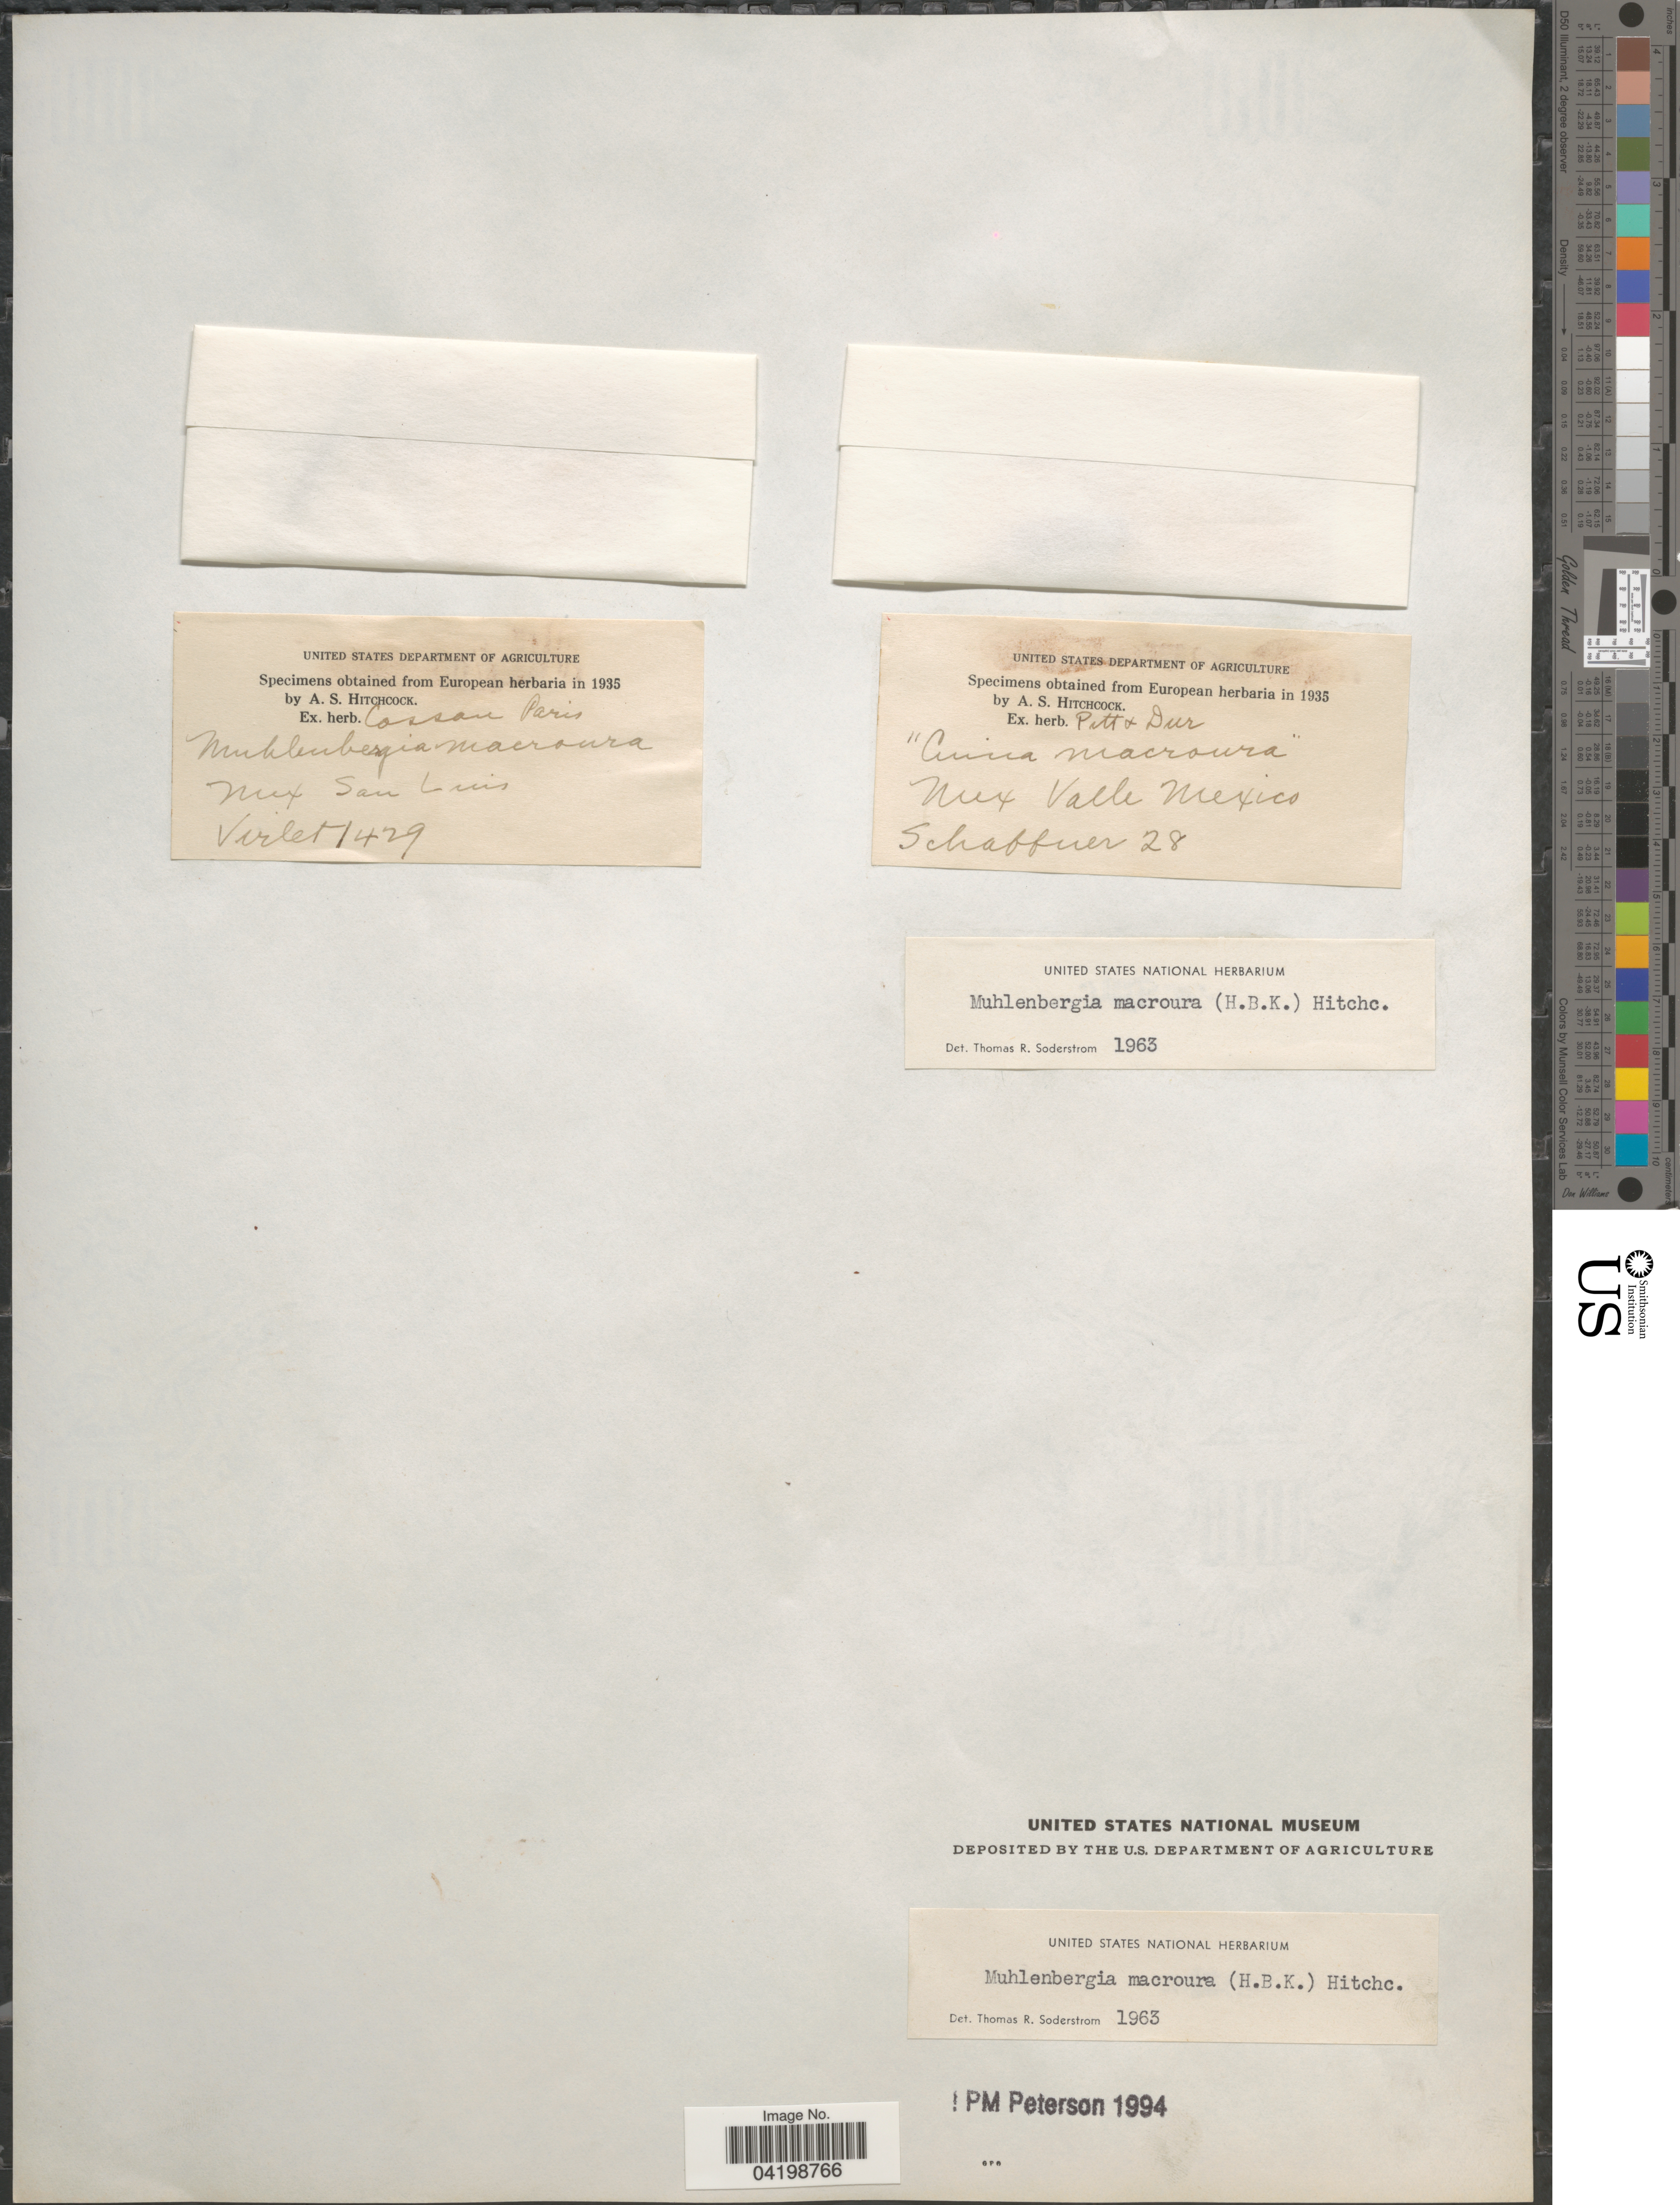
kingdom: Plantae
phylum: Tracheophyta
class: Liliopsida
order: Poales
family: Poaceae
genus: Muhlenbergia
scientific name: Muhlenbergia macroura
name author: (Kunth) Hitchc.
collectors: Virlet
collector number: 1429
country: Mexico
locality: San Luis.